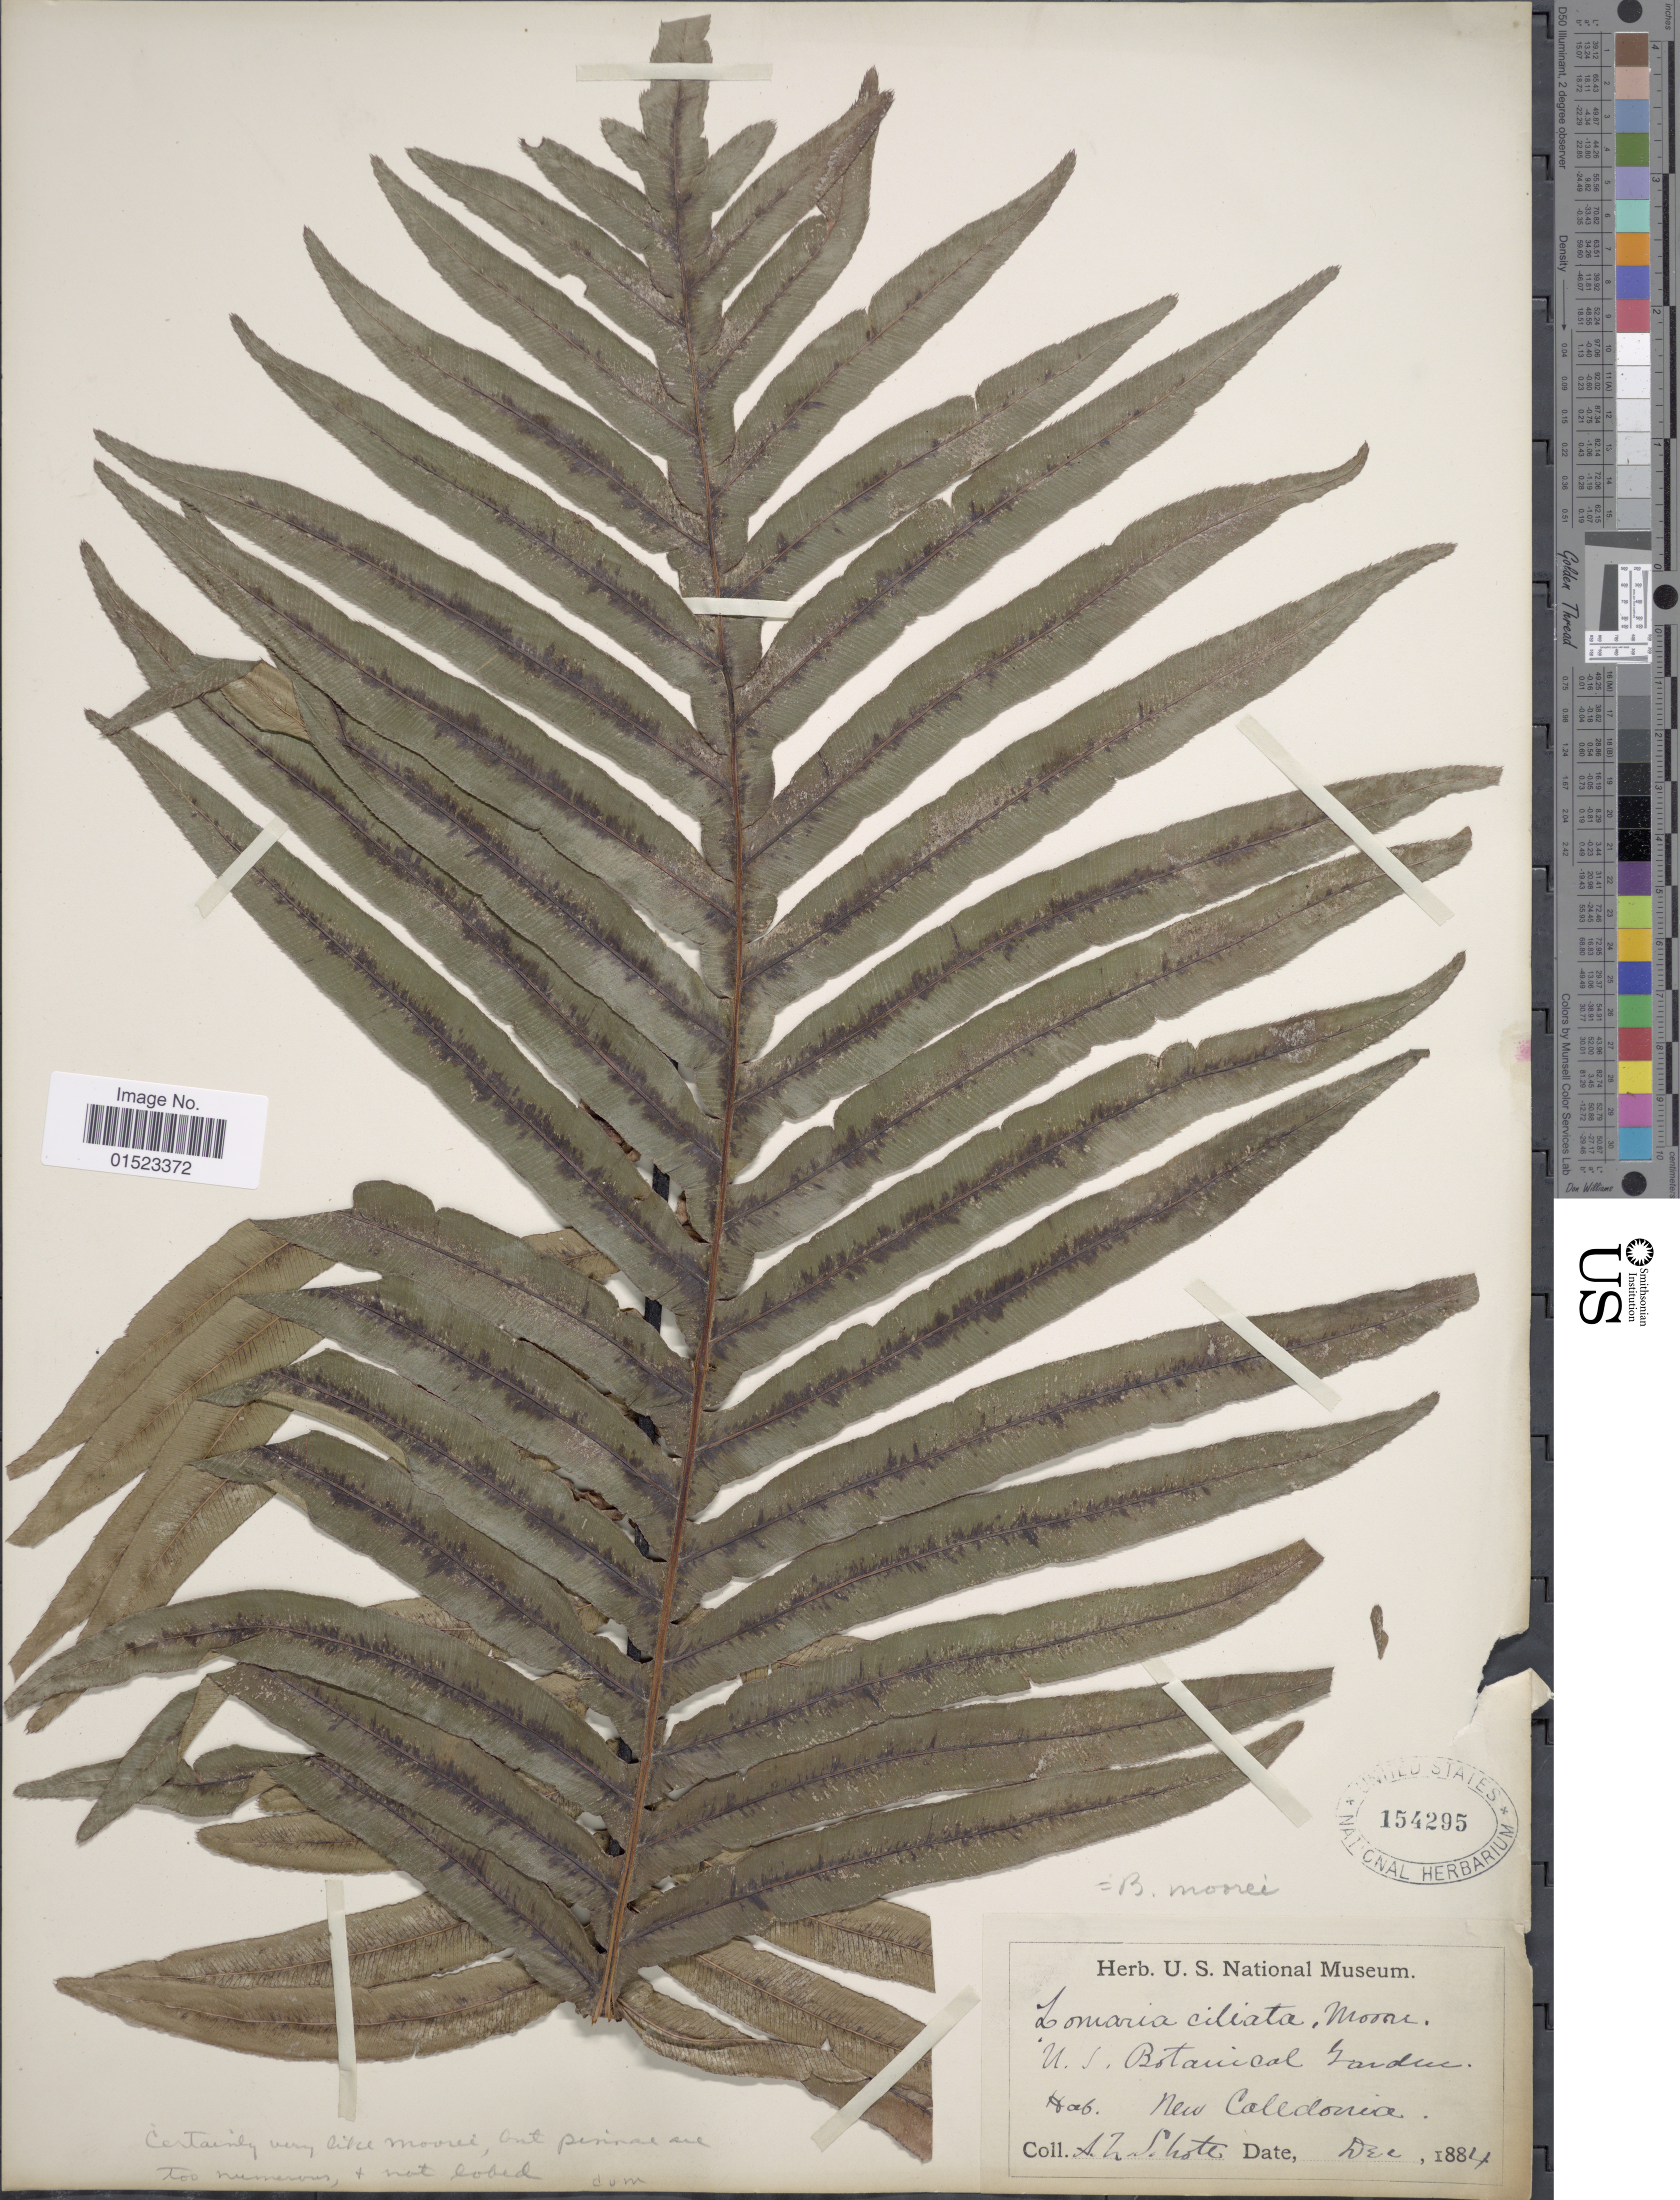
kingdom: Plantae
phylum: Tracheophyta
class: Polypodiopsida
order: Polypodiales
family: Blechnaceae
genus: Blechnum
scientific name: Blechnum moorei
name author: C. Chr.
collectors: A. L. Schott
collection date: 1884-12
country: United States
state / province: New Jersey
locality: N.J. Botanical Garden, New Caledonia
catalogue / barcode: US 154295